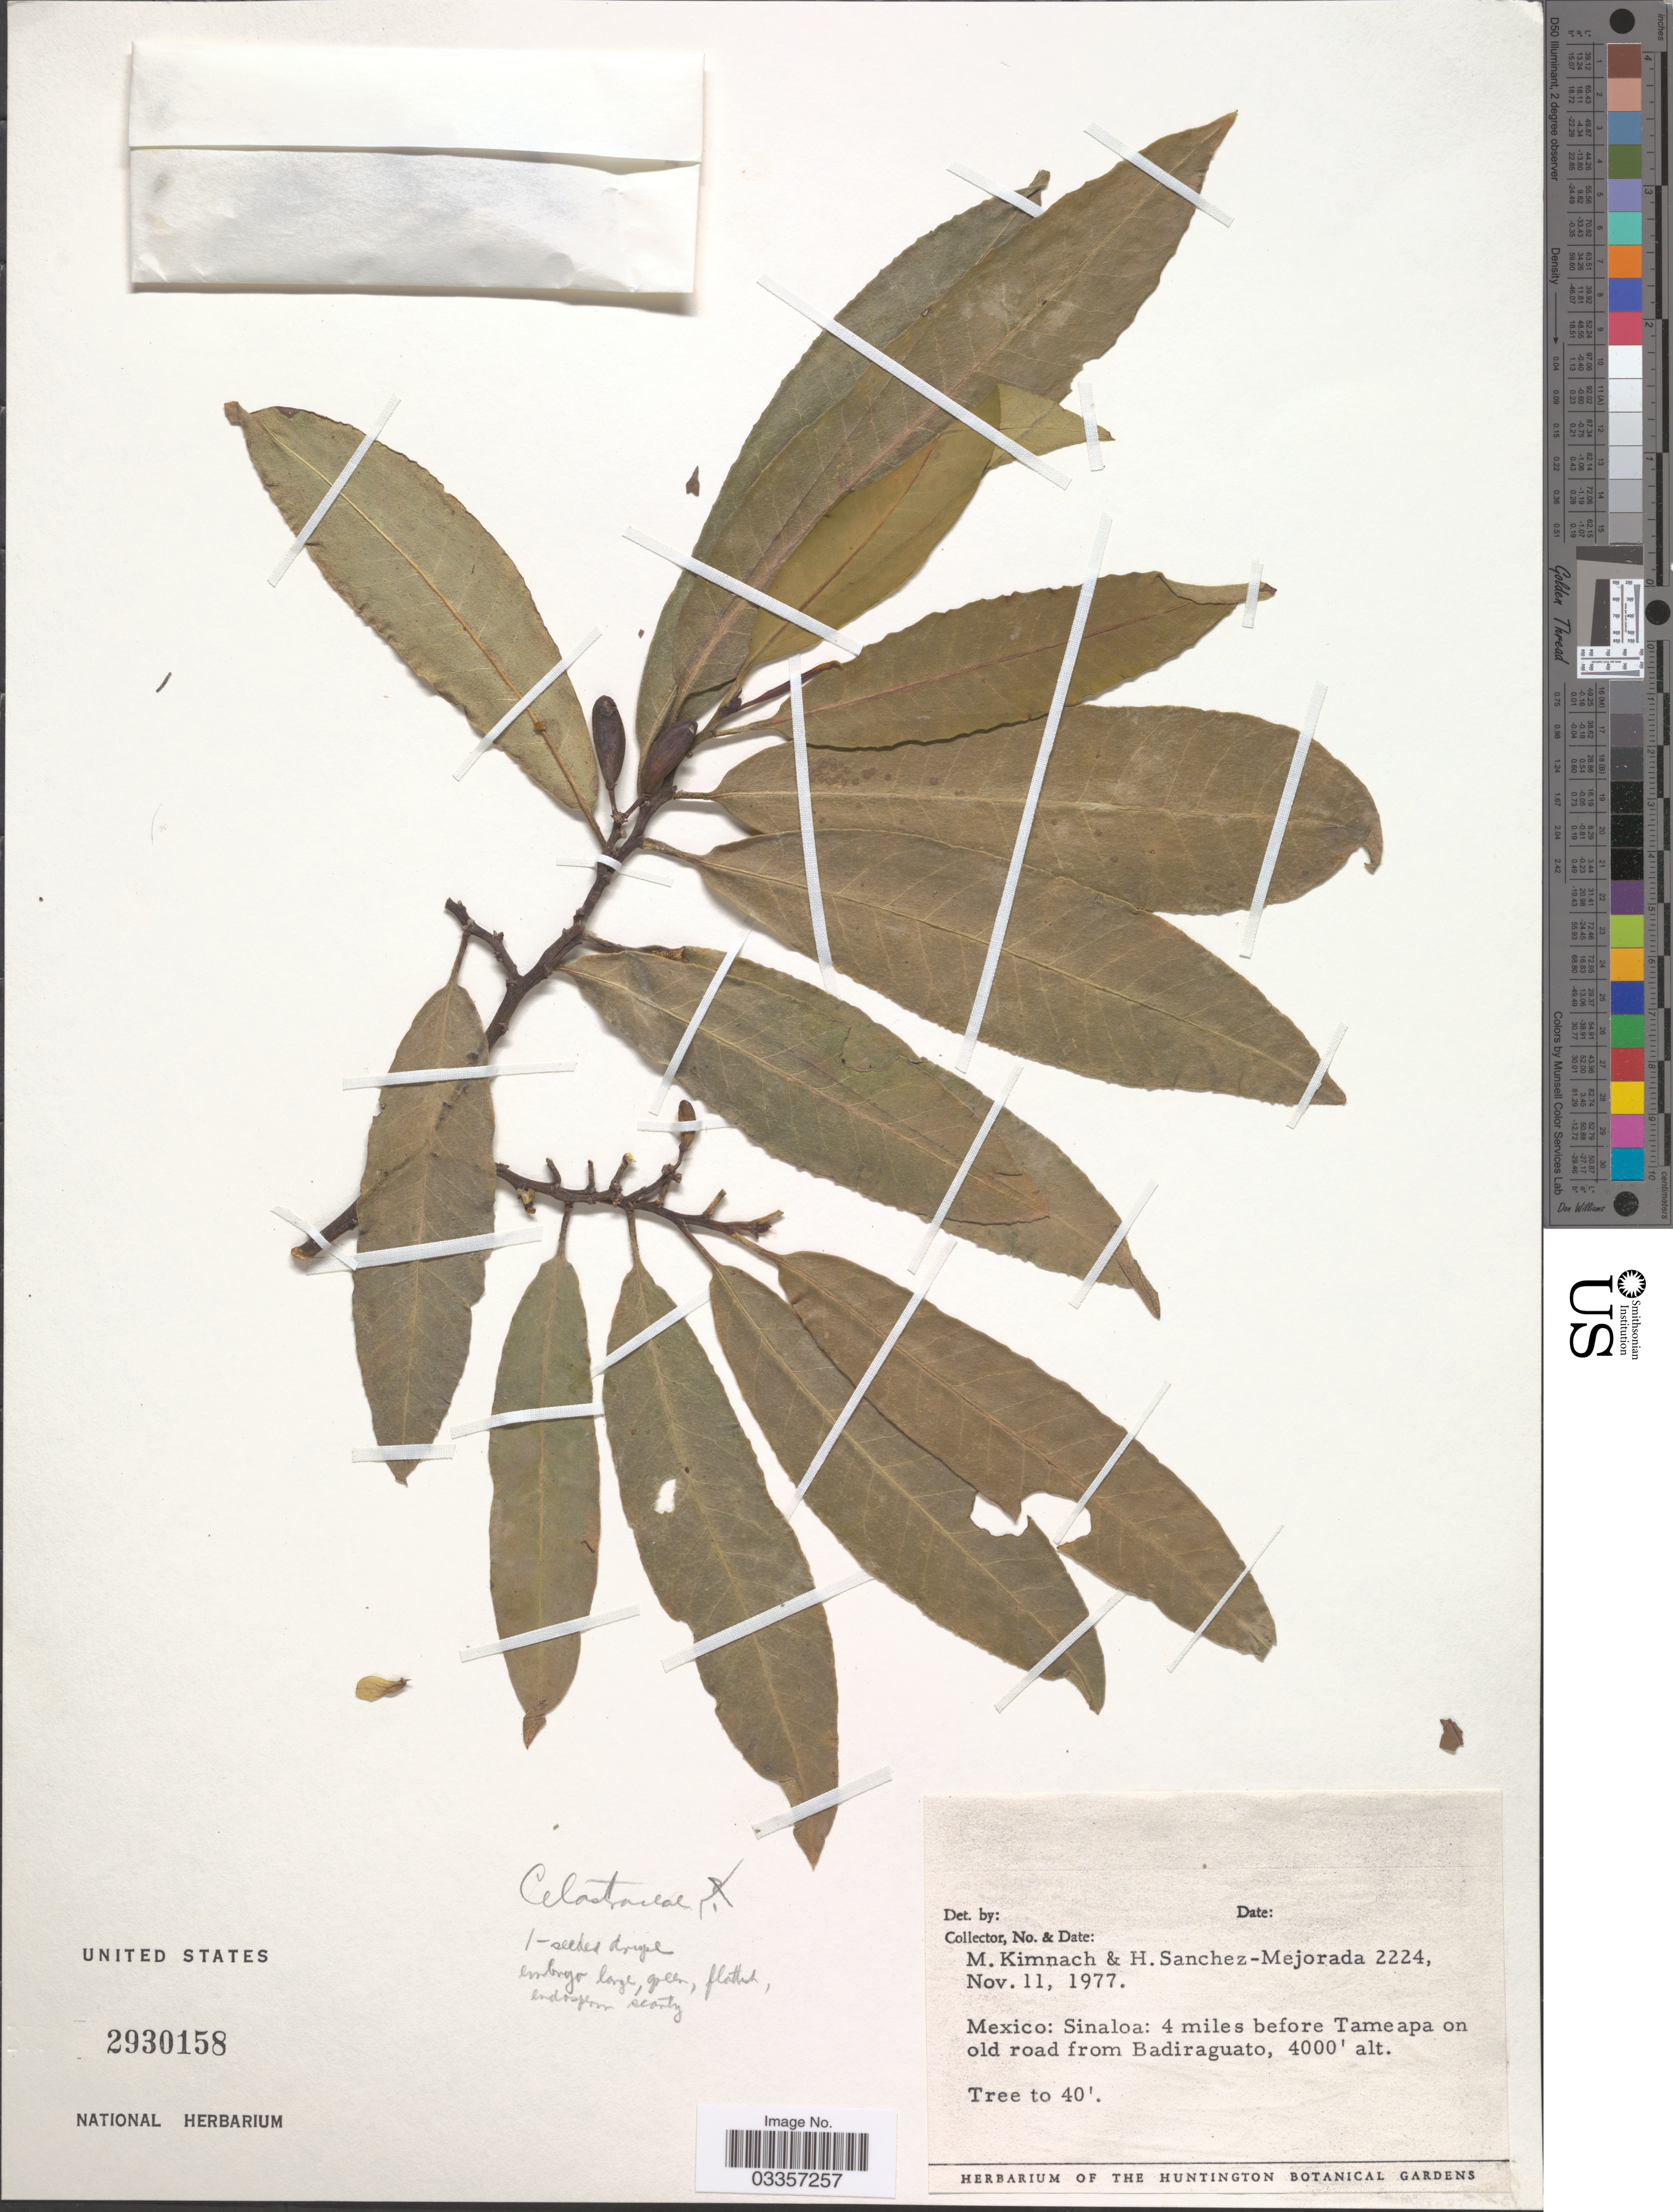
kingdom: Plantae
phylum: Tracheophyta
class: Magnoliopsida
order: Celastrales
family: Celastraceae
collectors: M. W. Kimnach & H. Sánchez-Mejorada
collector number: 2224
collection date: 1977-11-11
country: Mexico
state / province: Sinaloa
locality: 4 miles before Tameapa on old road from Badiraguato.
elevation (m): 1219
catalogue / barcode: US 2930158